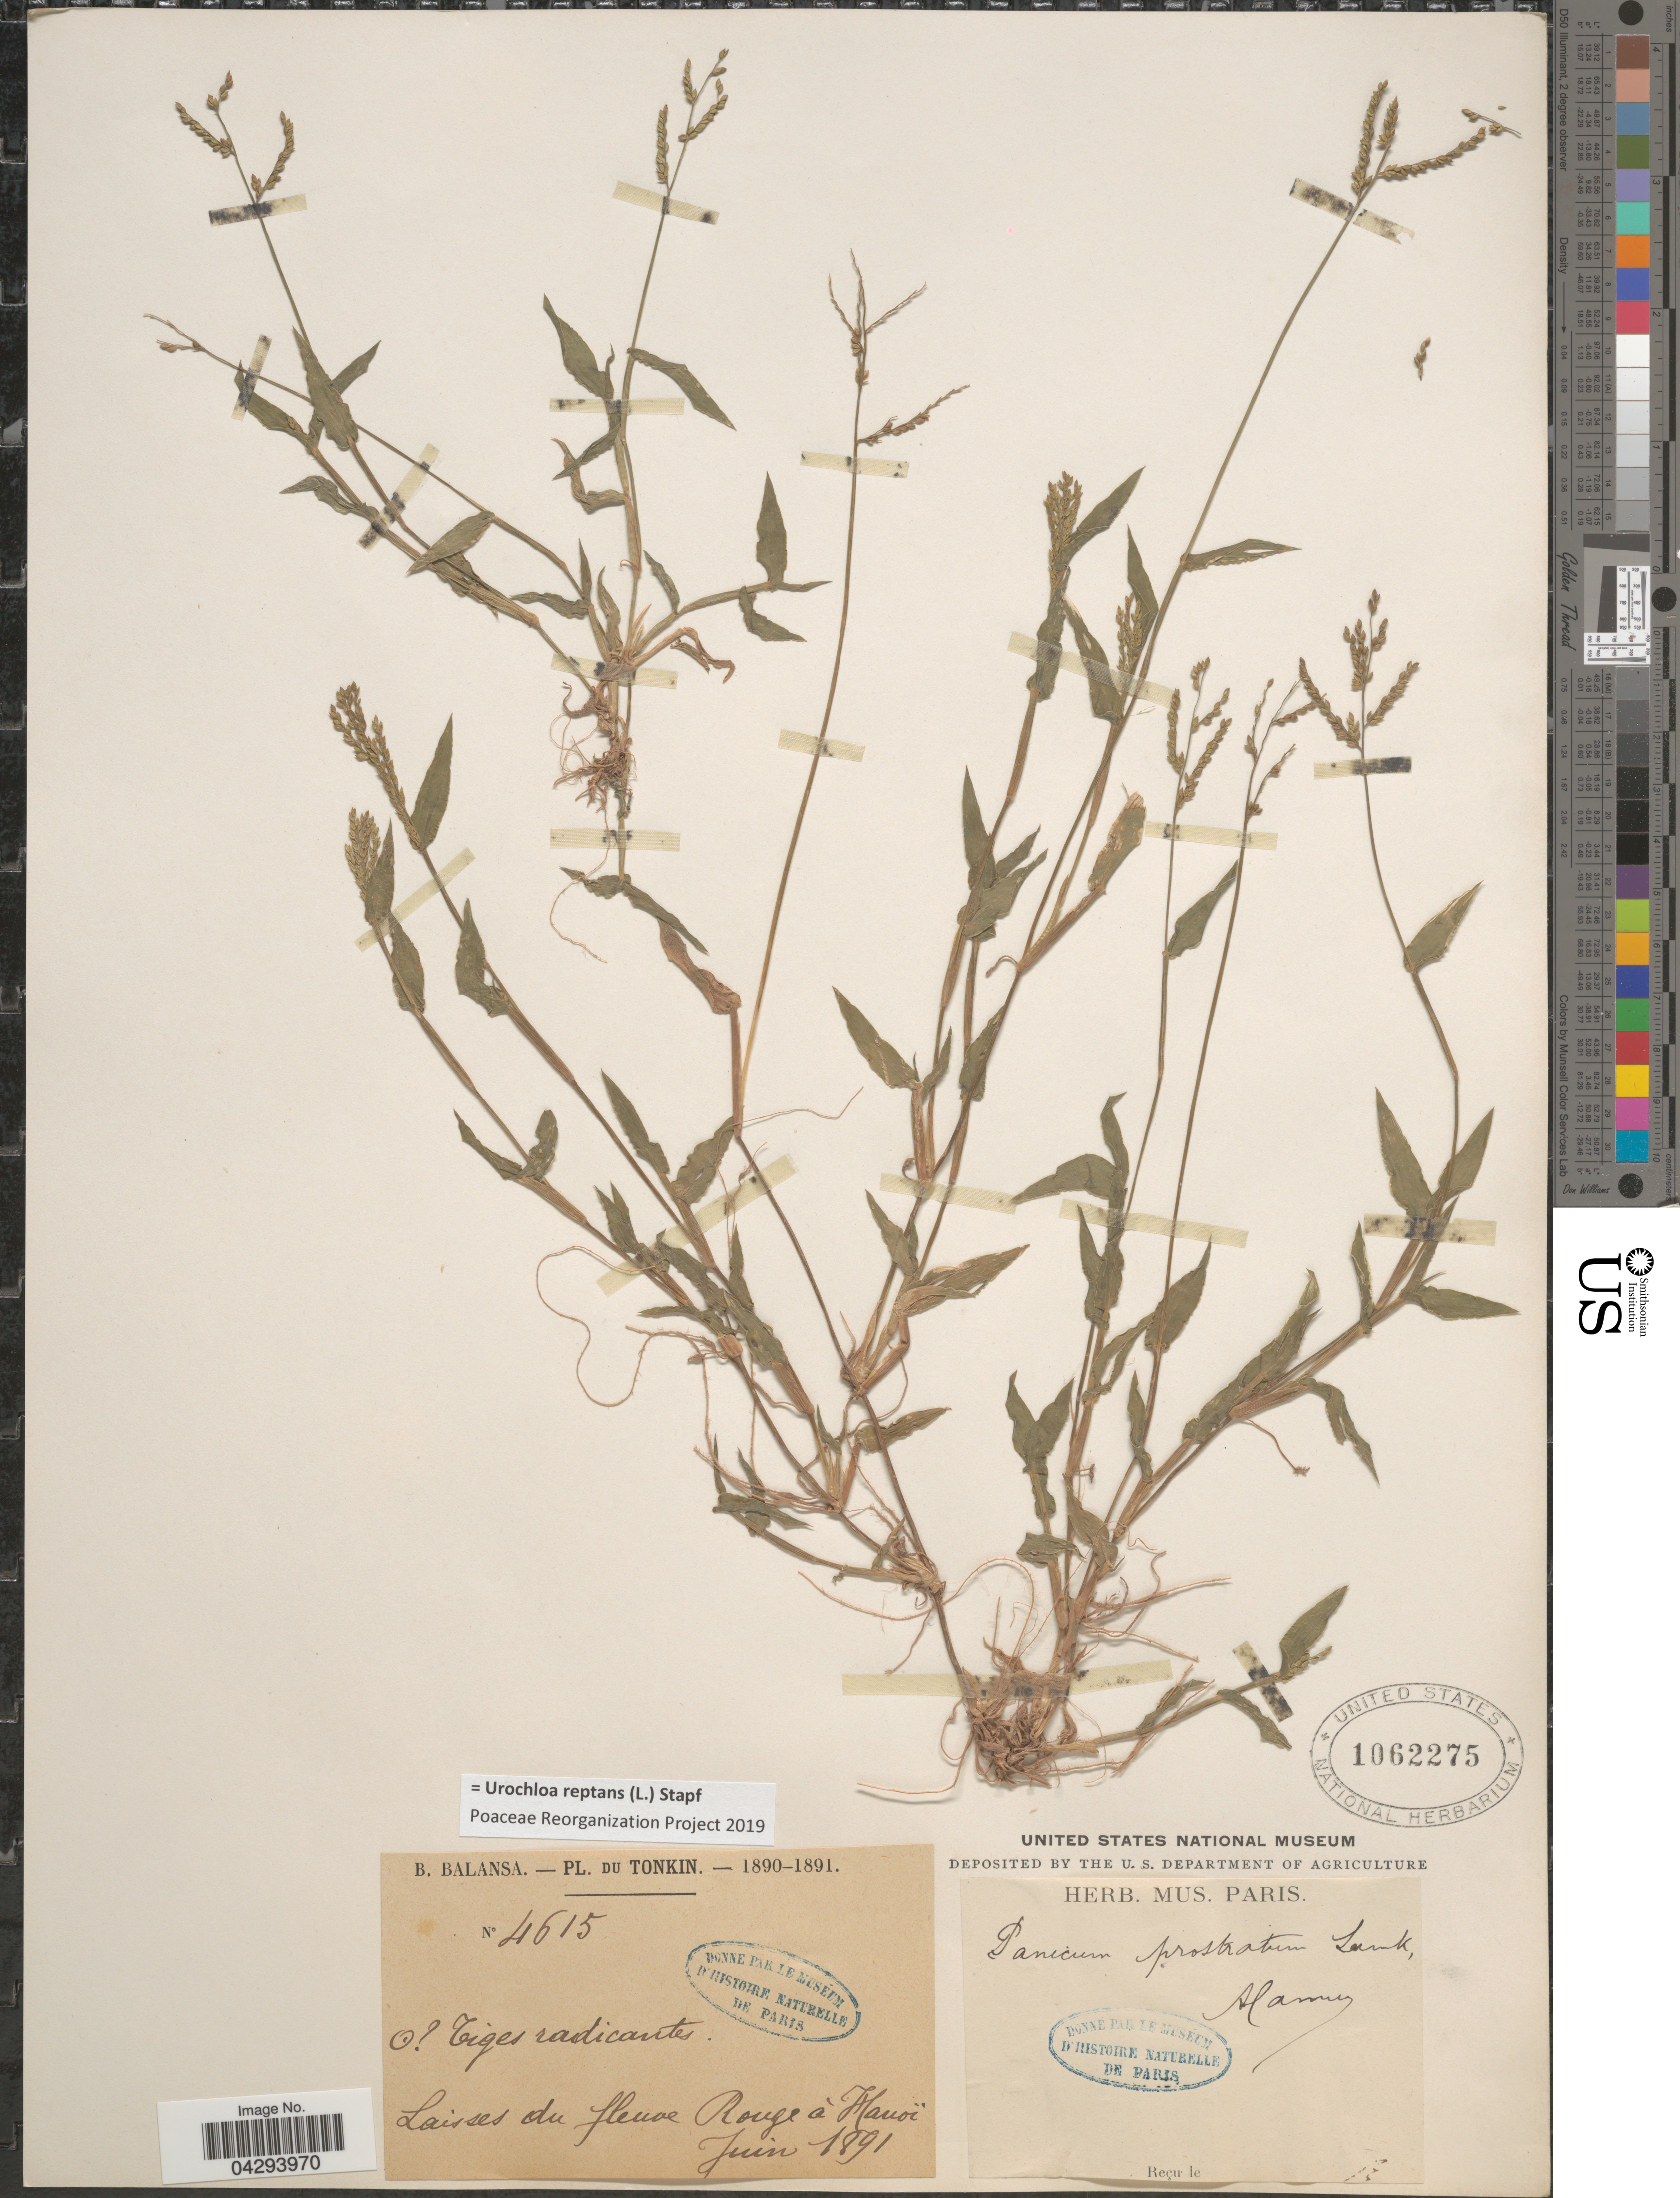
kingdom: Plantae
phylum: Tracheophyta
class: Liliopsida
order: Poales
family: Poaceae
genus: Urochloa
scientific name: Urochloa reptans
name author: (L.) Stapf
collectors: B. Balansa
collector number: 4615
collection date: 1891-06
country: Vietnam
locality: Tonkin. Laisses du fleuve Rouge a Haboi.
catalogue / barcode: US 1062275